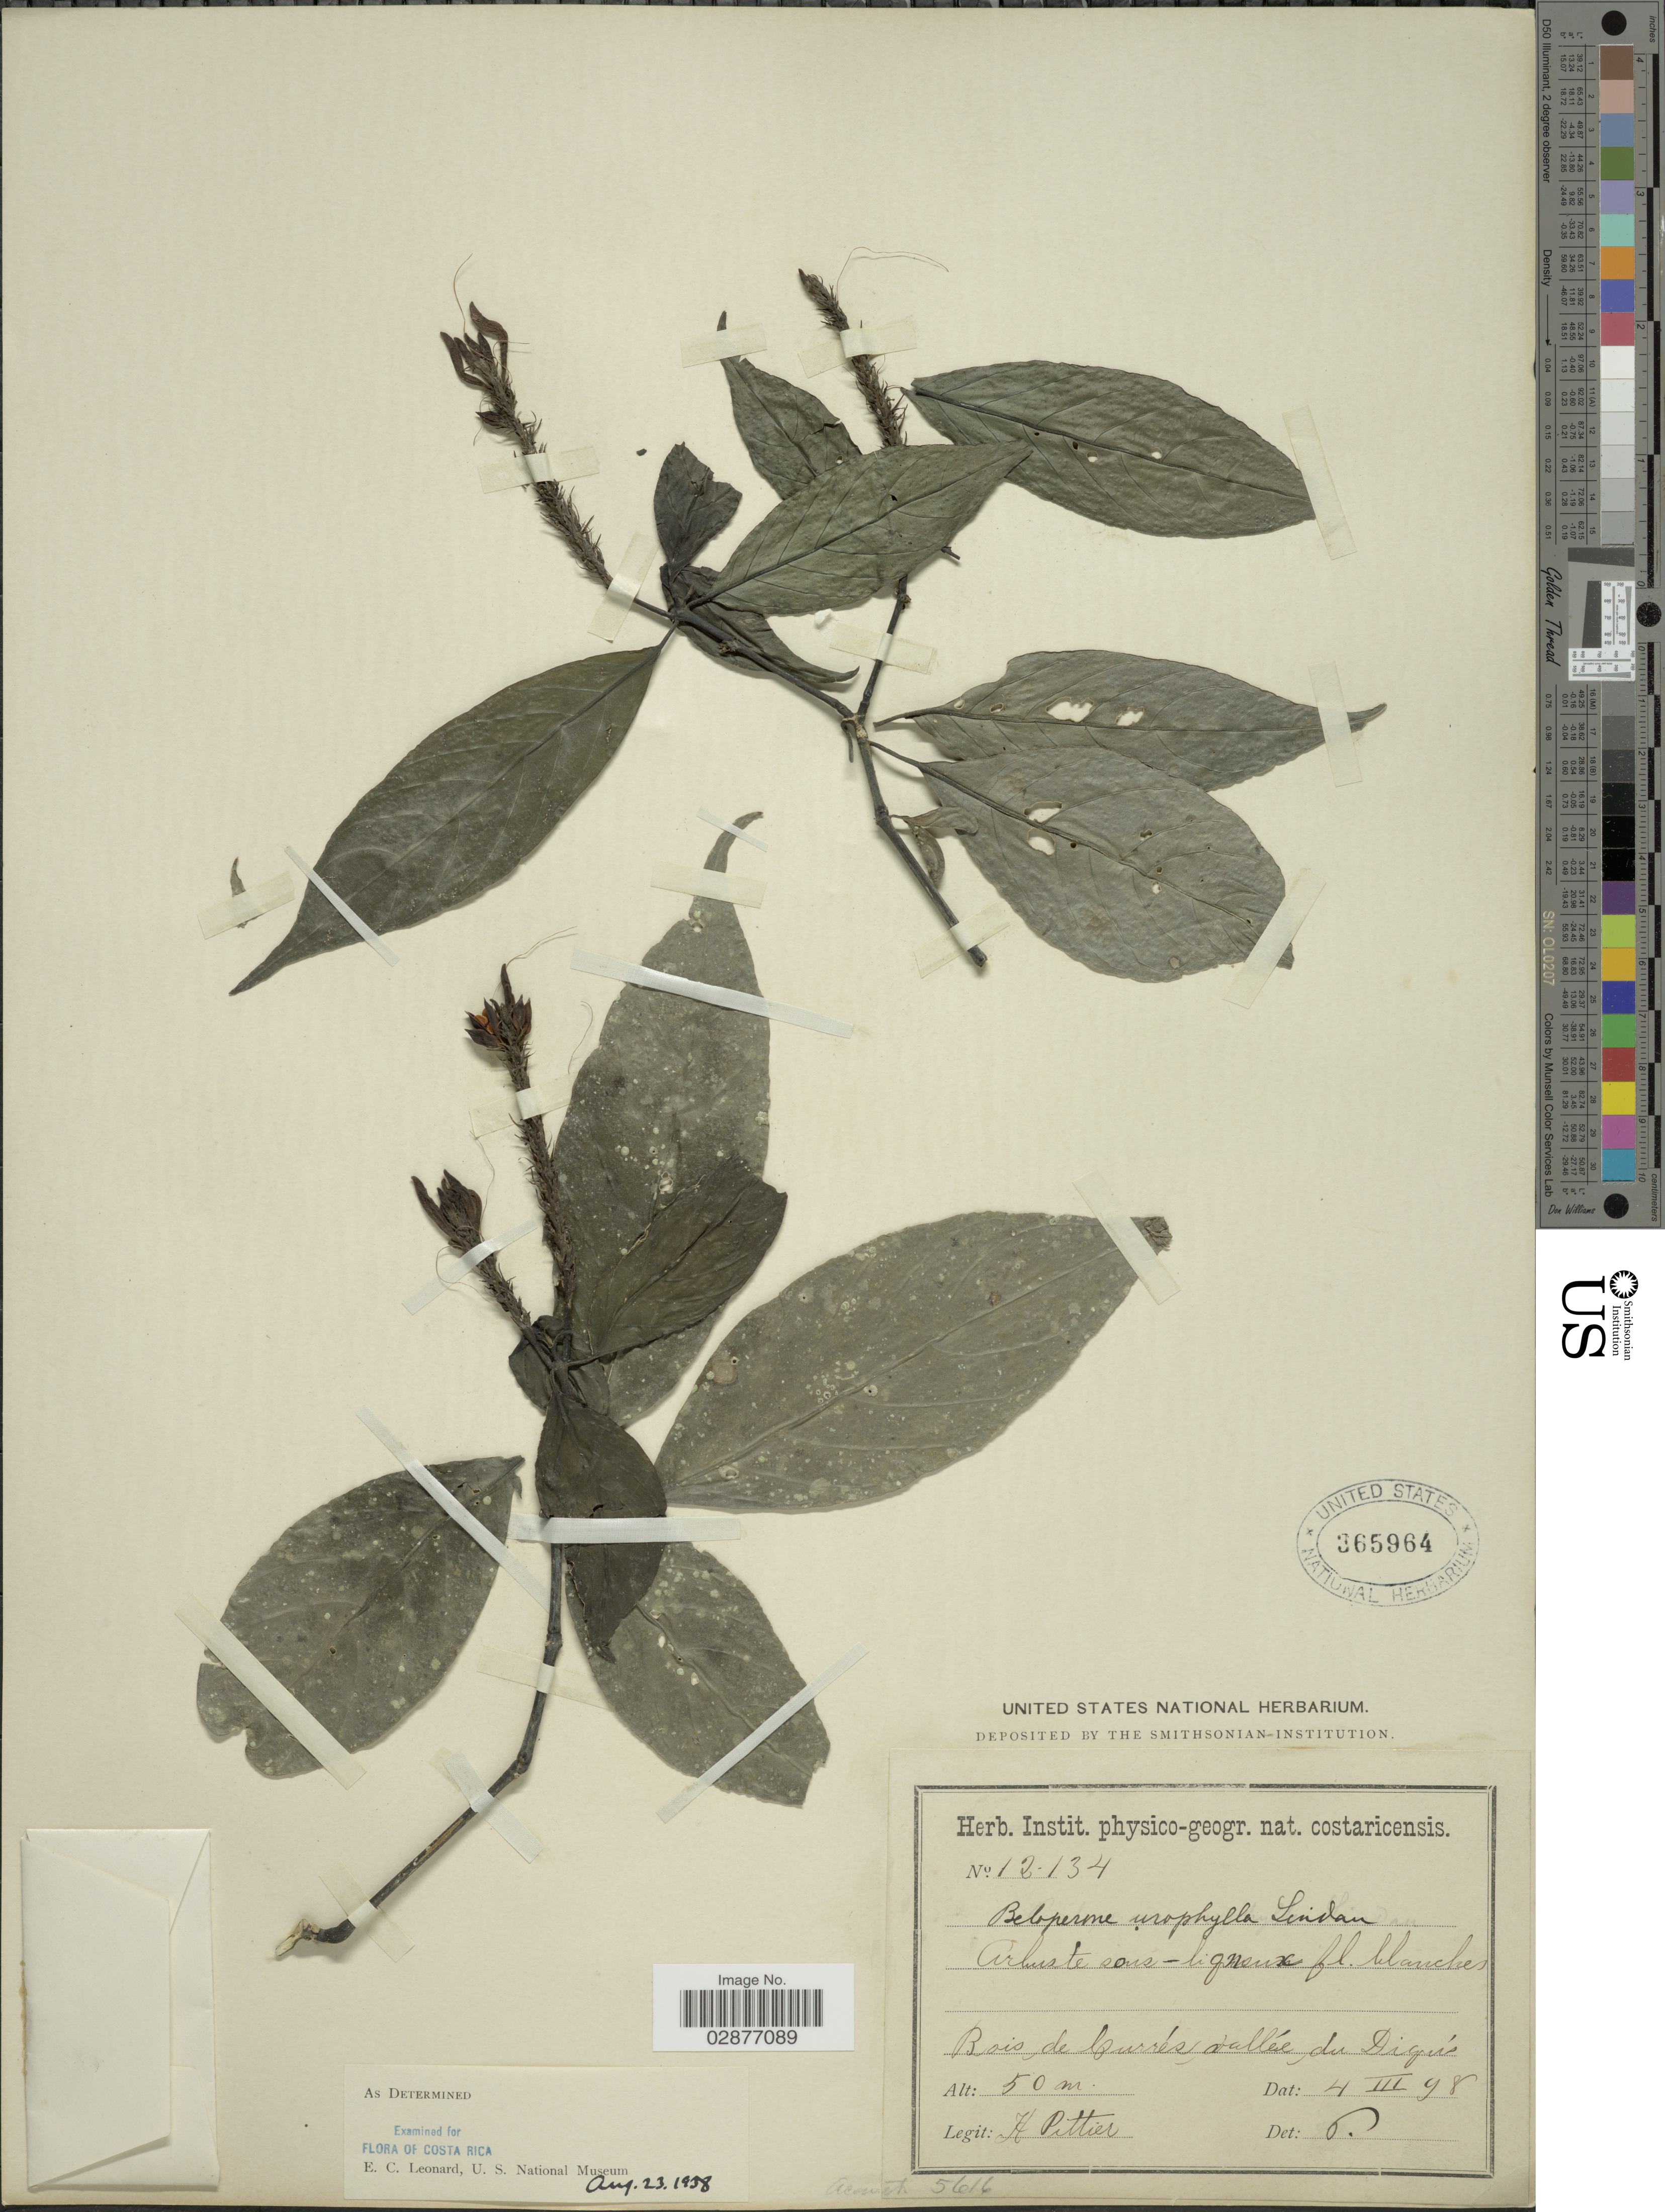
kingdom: Plantae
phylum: Tracheophyta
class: Magnoliopsida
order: Lamiales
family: Acanthaceae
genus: Justicia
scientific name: Justicia urophylla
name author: (Lindau) D.N. Gibson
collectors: H. F. Pittier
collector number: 12134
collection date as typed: Transcribed d/m/y: 4/3/98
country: Costa Rica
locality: Bois de Currés vallée du Diqúis.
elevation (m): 50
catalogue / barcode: US 365964